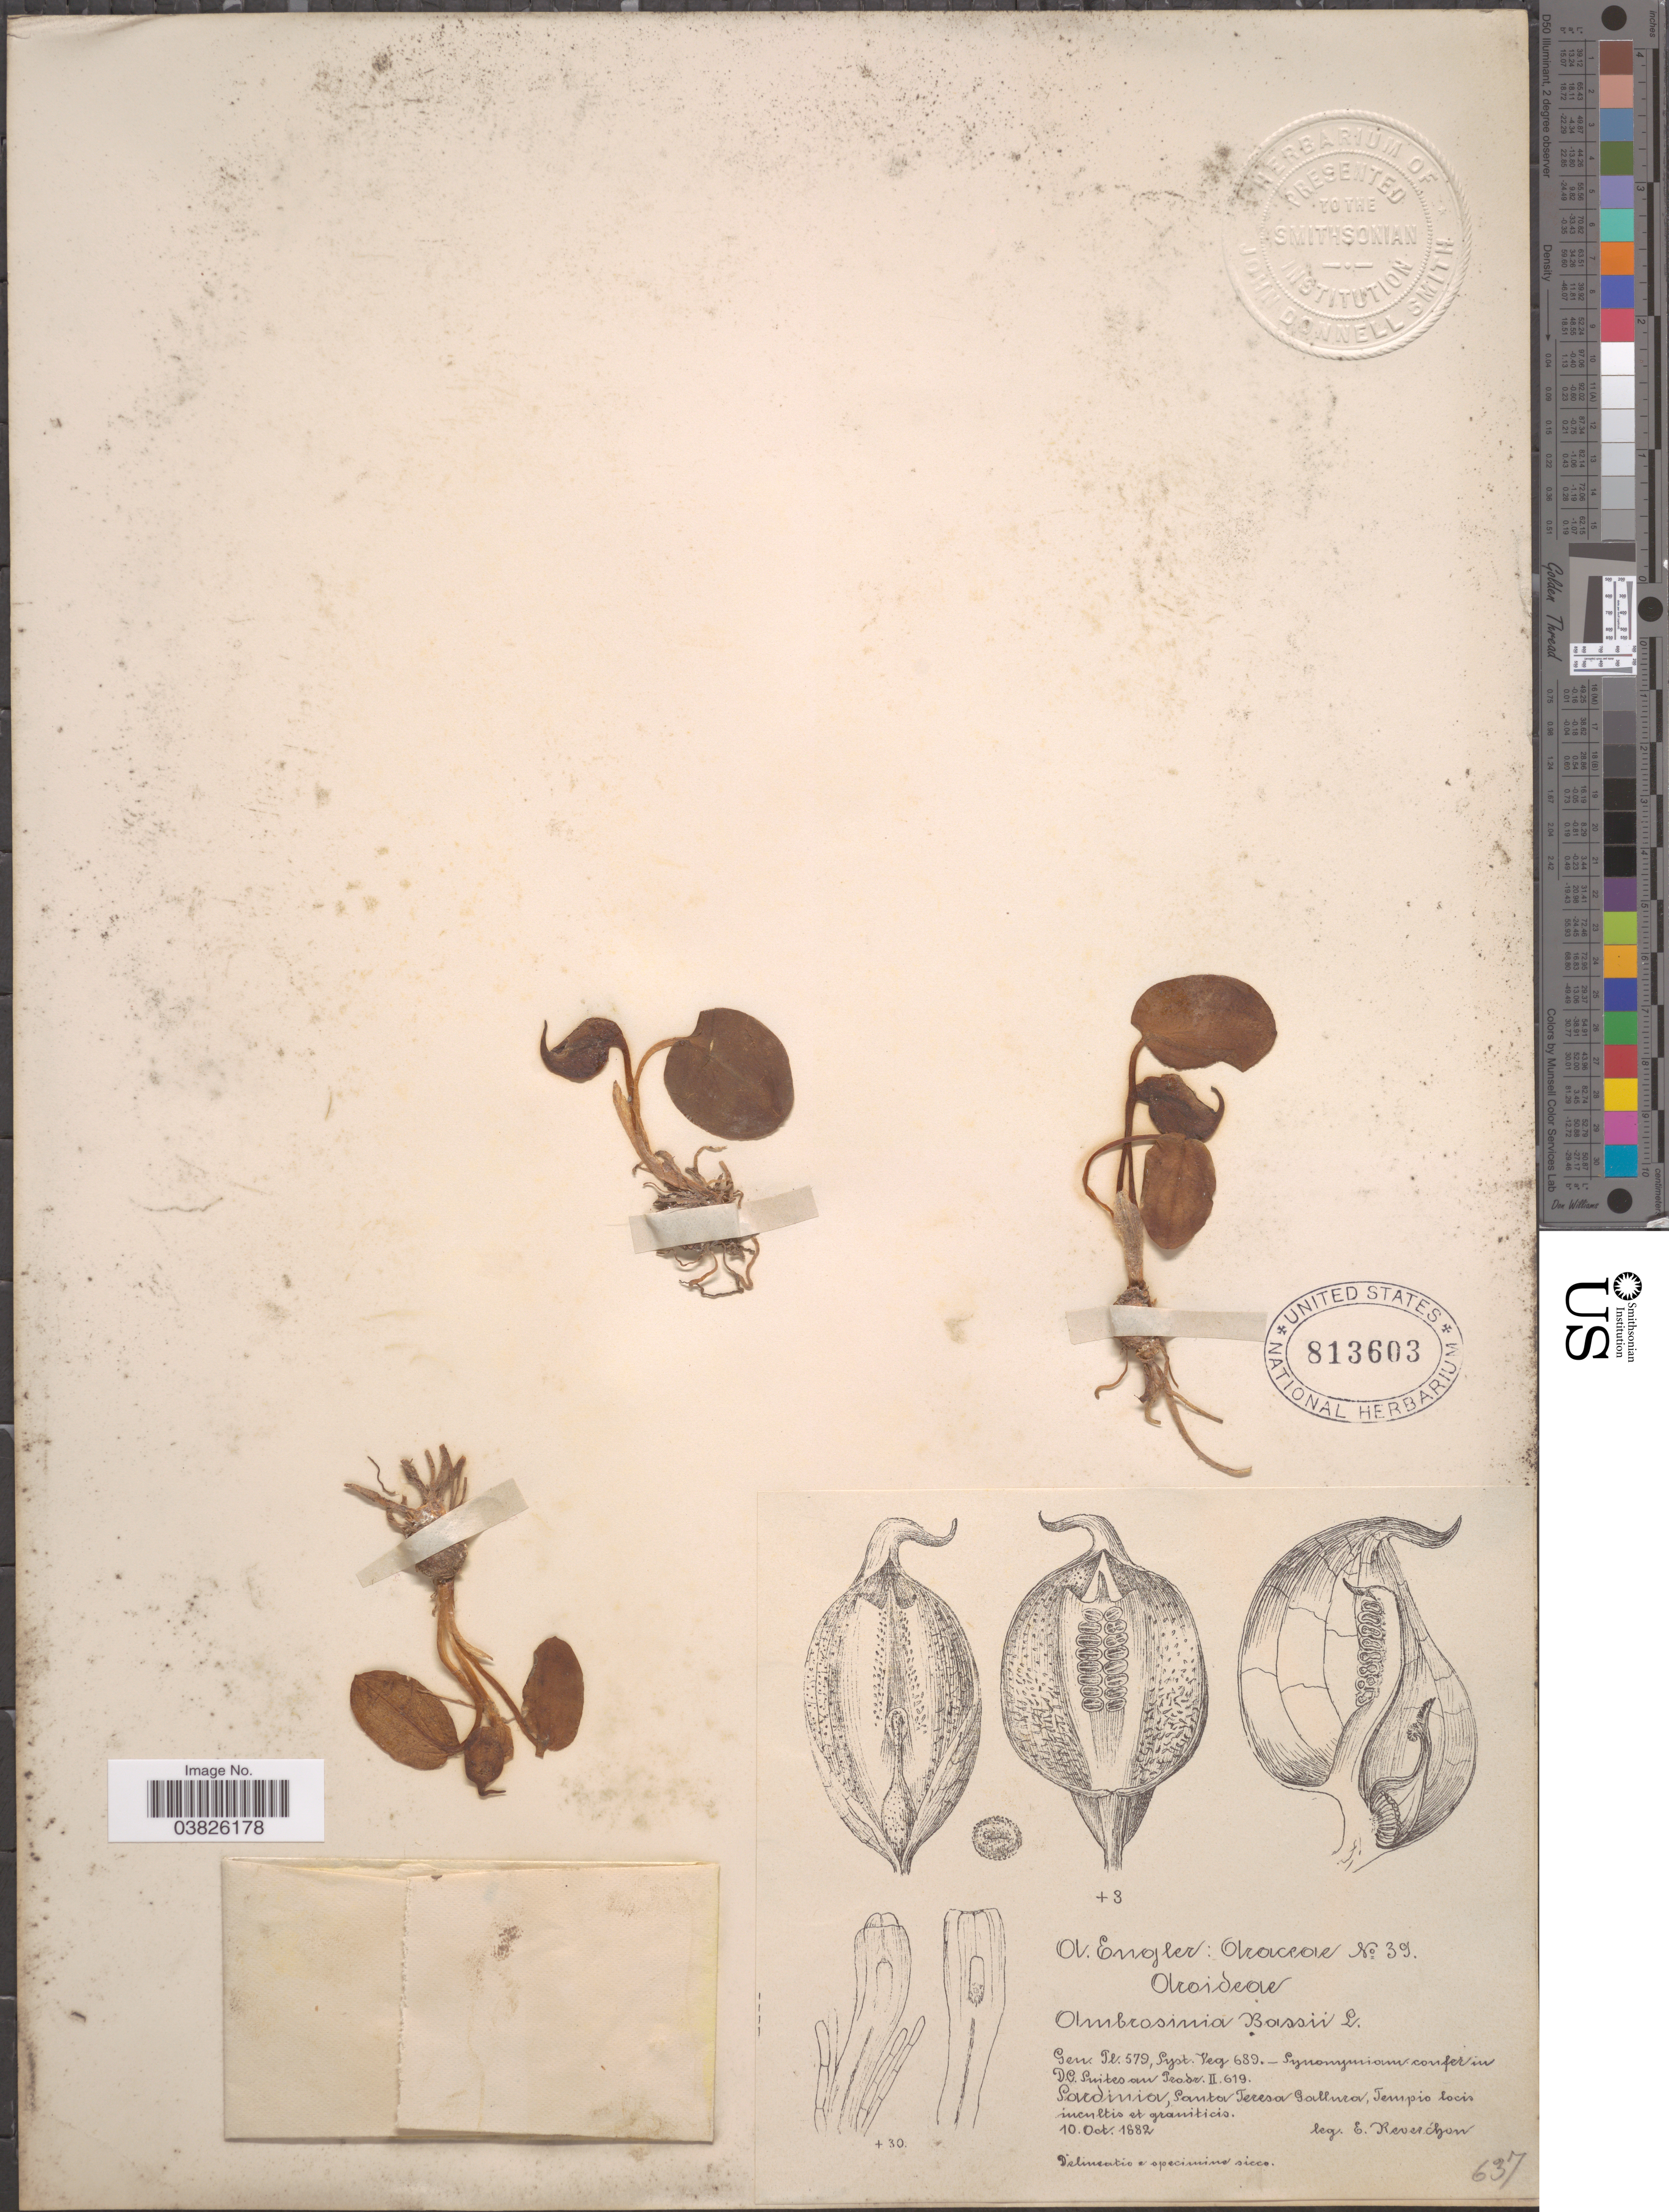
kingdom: Plantae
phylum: Tracheophyta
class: Liliopsida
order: Alismatales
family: Araceae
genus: Ambrosina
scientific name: Ambrosina bassii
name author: L.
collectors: E. Reverchon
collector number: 39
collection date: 1882-10-10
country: Italy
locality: Sardinia, Santa Teresa Gallura.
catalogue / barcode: US 813603